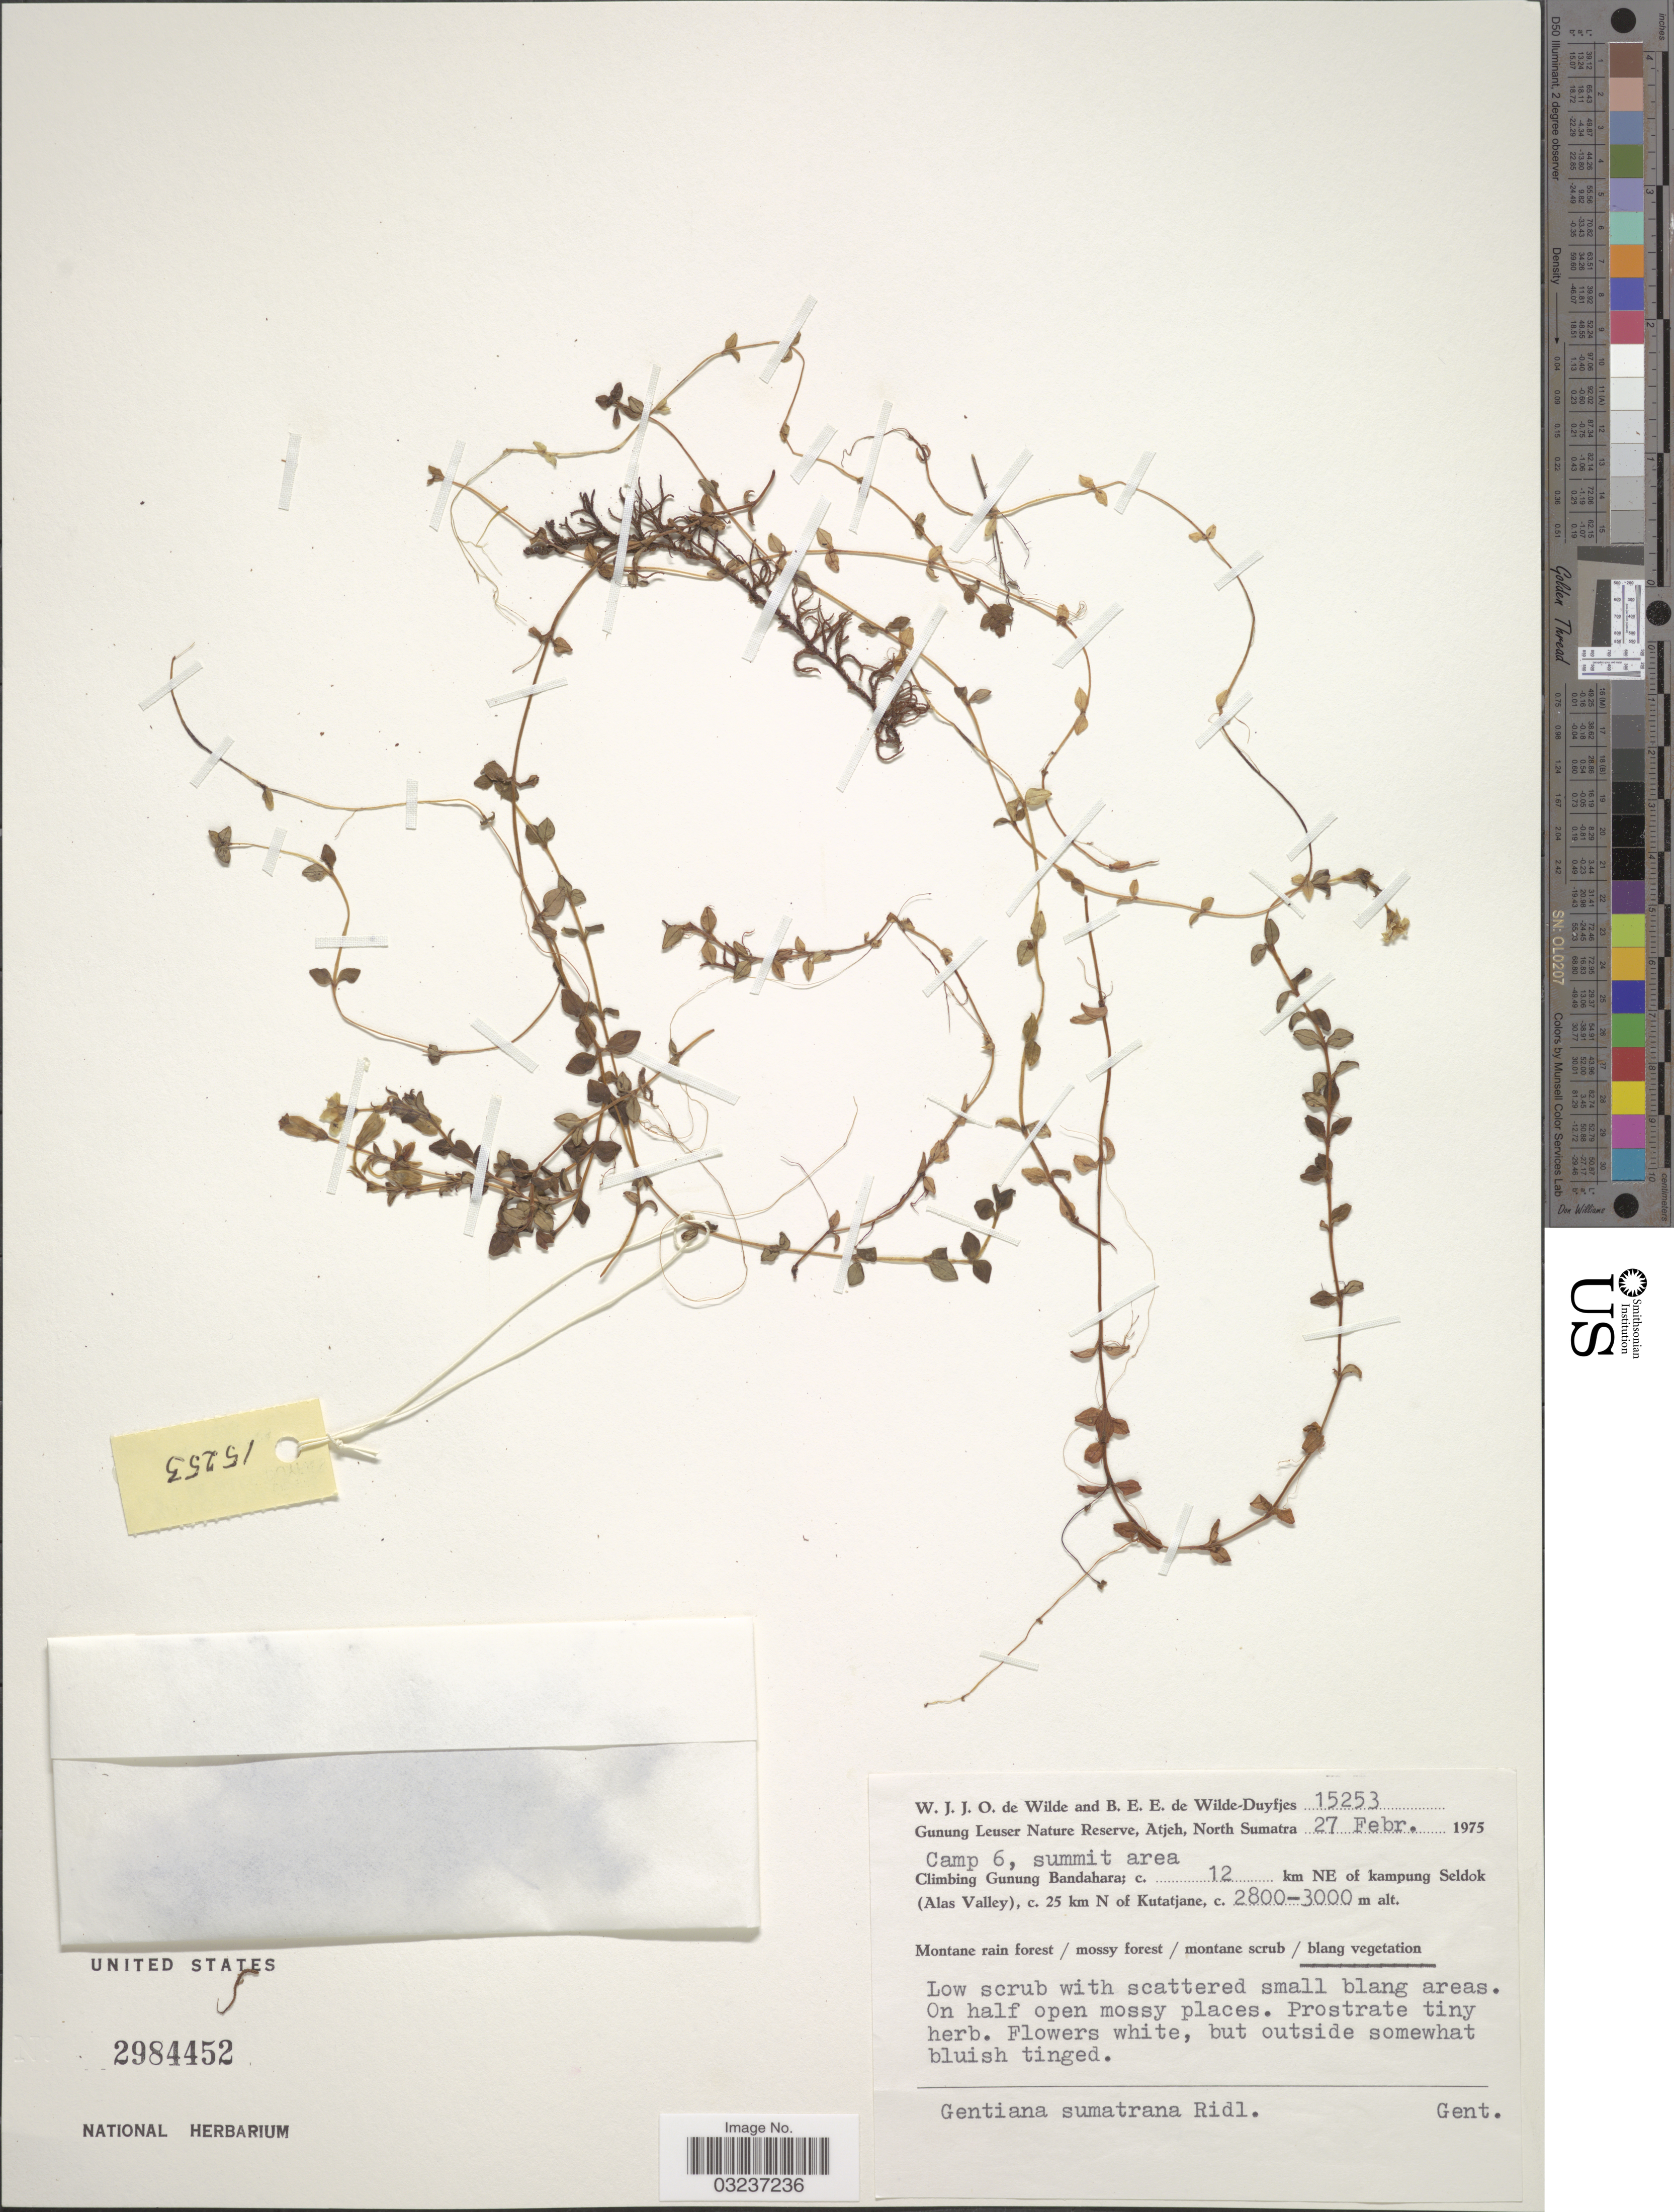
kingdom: Plantae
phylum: Tracheophyta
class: Magnoliopsida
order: Gentianales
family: Gentianaceae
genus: Gentiana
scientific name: Gentiana sumatrana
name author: Ridl.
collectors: W. J. de Wilde & B. E. de Wilde-Duyfjes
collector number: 15253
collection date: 1975-02-27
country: Indonesia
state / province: Sumatra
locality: Gunung Leuser Nature Reserve, Atjeh, North Sumatra. Camp 6, summit area. Climbing Gunung Bandahara; c. 12 km NE of kampung Seldok (Alas Valley), c. 25 km N of Kutatjane.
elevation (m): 2800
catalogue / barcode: US 2984452